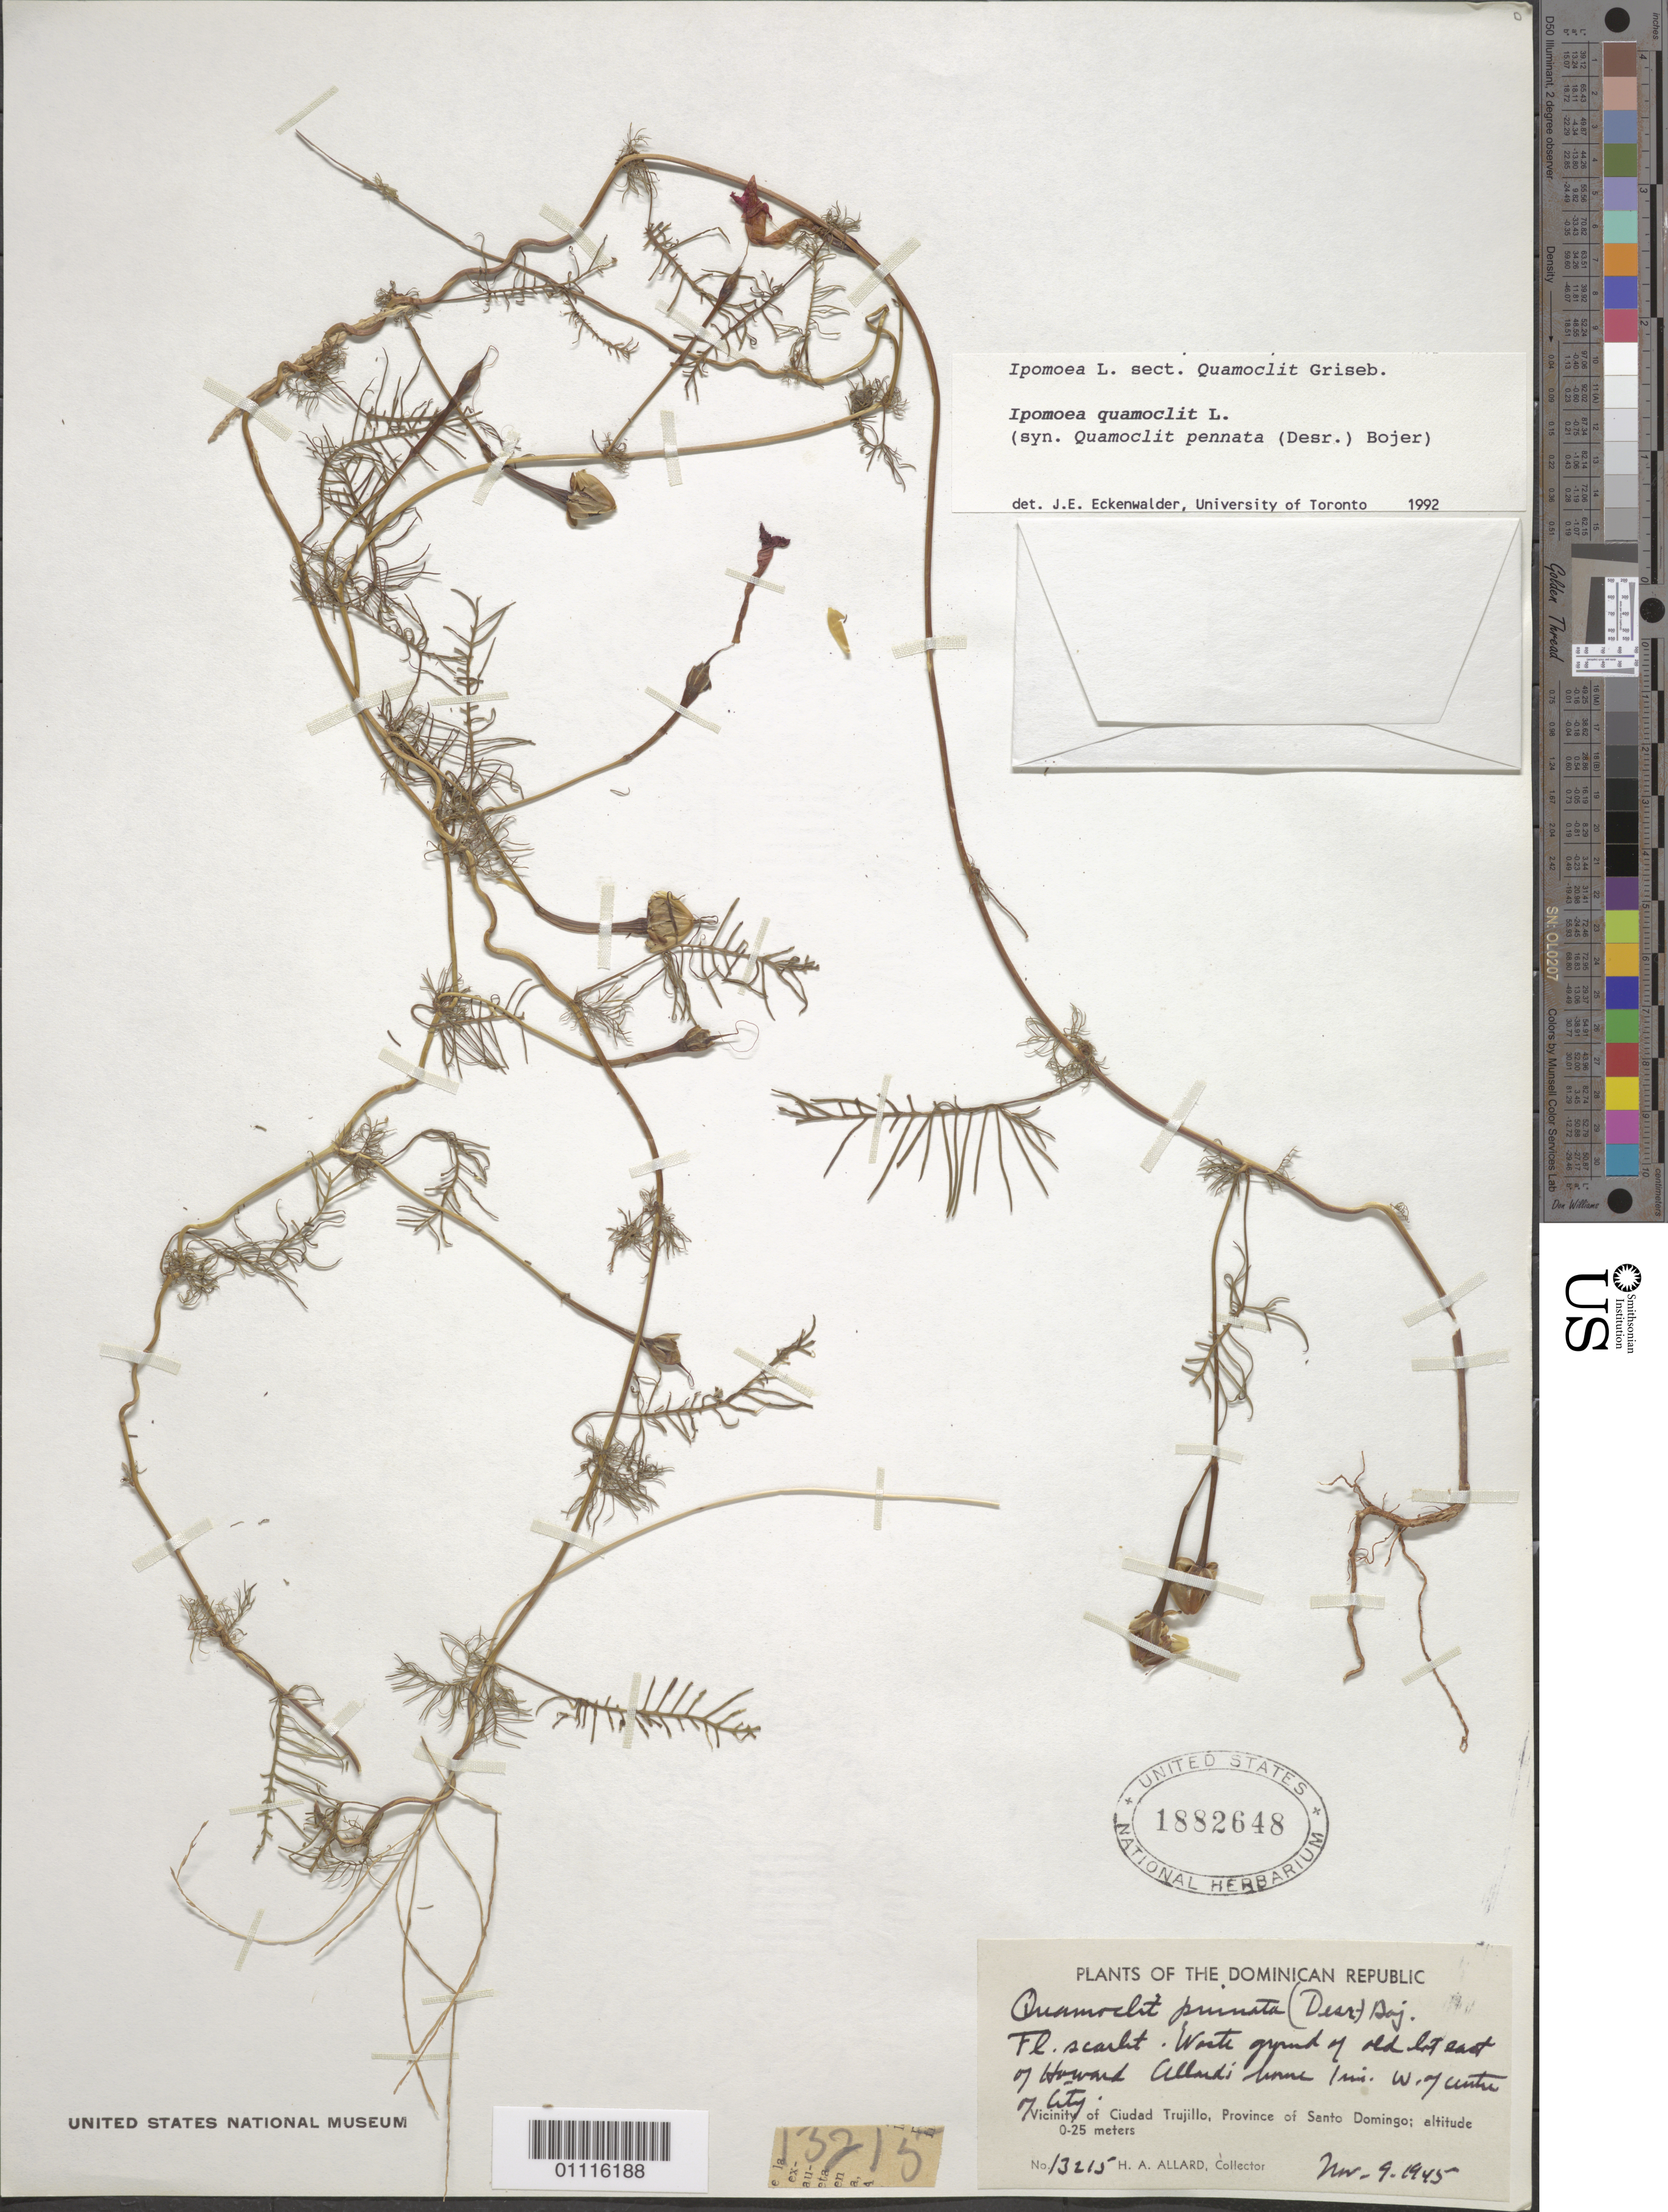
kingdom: Plantae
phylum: Tracheophyta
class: Magnoliopsida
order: Solanales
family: Convolvulaceae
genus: Ipomoea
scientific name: Ipomoea quamoclit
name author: L.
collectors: H. A. Allard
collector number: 13215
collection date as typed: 09 Nov 1945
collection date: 1945-11-09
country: Dominican Republic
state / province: Santo Domingo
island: Hispaniola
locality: Vicinity of Ciudad Trujilo.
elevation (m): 0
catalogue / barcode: US 1882648